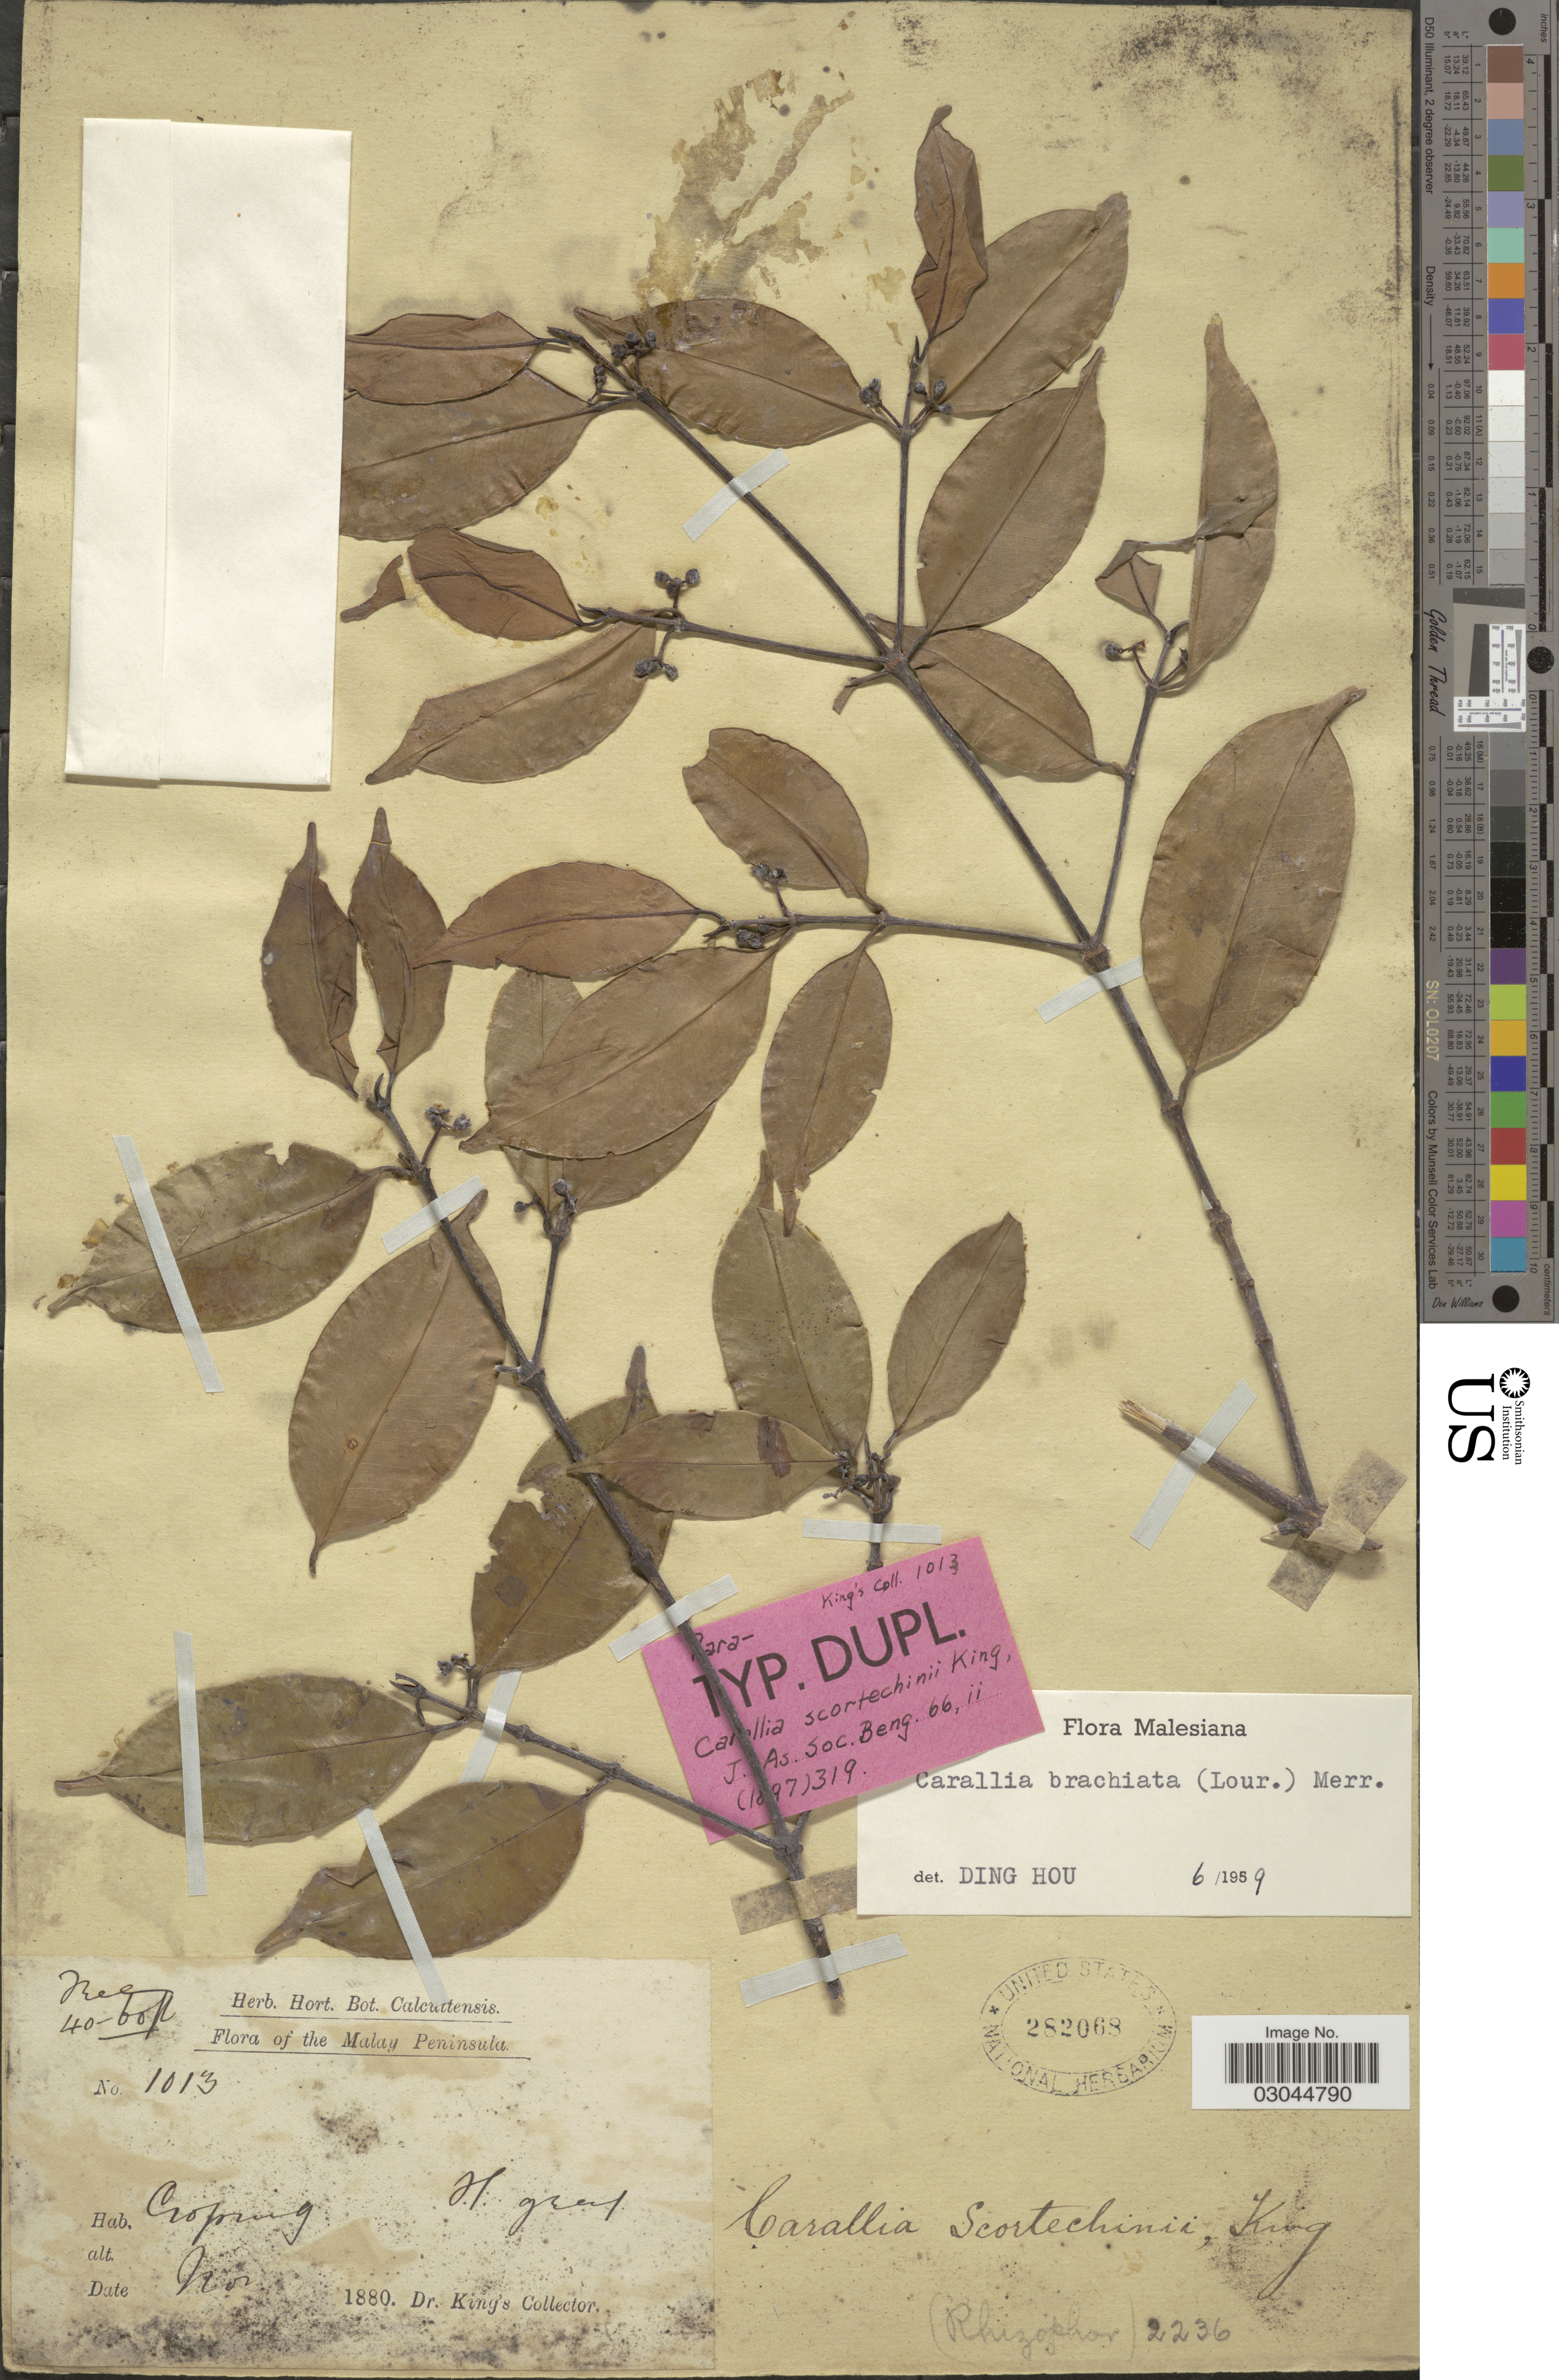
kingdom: Plantae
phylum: Tracheophyta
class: Magnoliopsida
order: Malpighiales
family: Rhizophoraceae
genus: Carallia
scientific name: Carallia brachiata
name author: (Lour.) Merr.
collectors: Dr. King's collector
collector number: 1013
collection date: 1880-11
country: Malaysia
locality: Malay Peninsula, Gopeng.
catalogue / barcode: US 282068